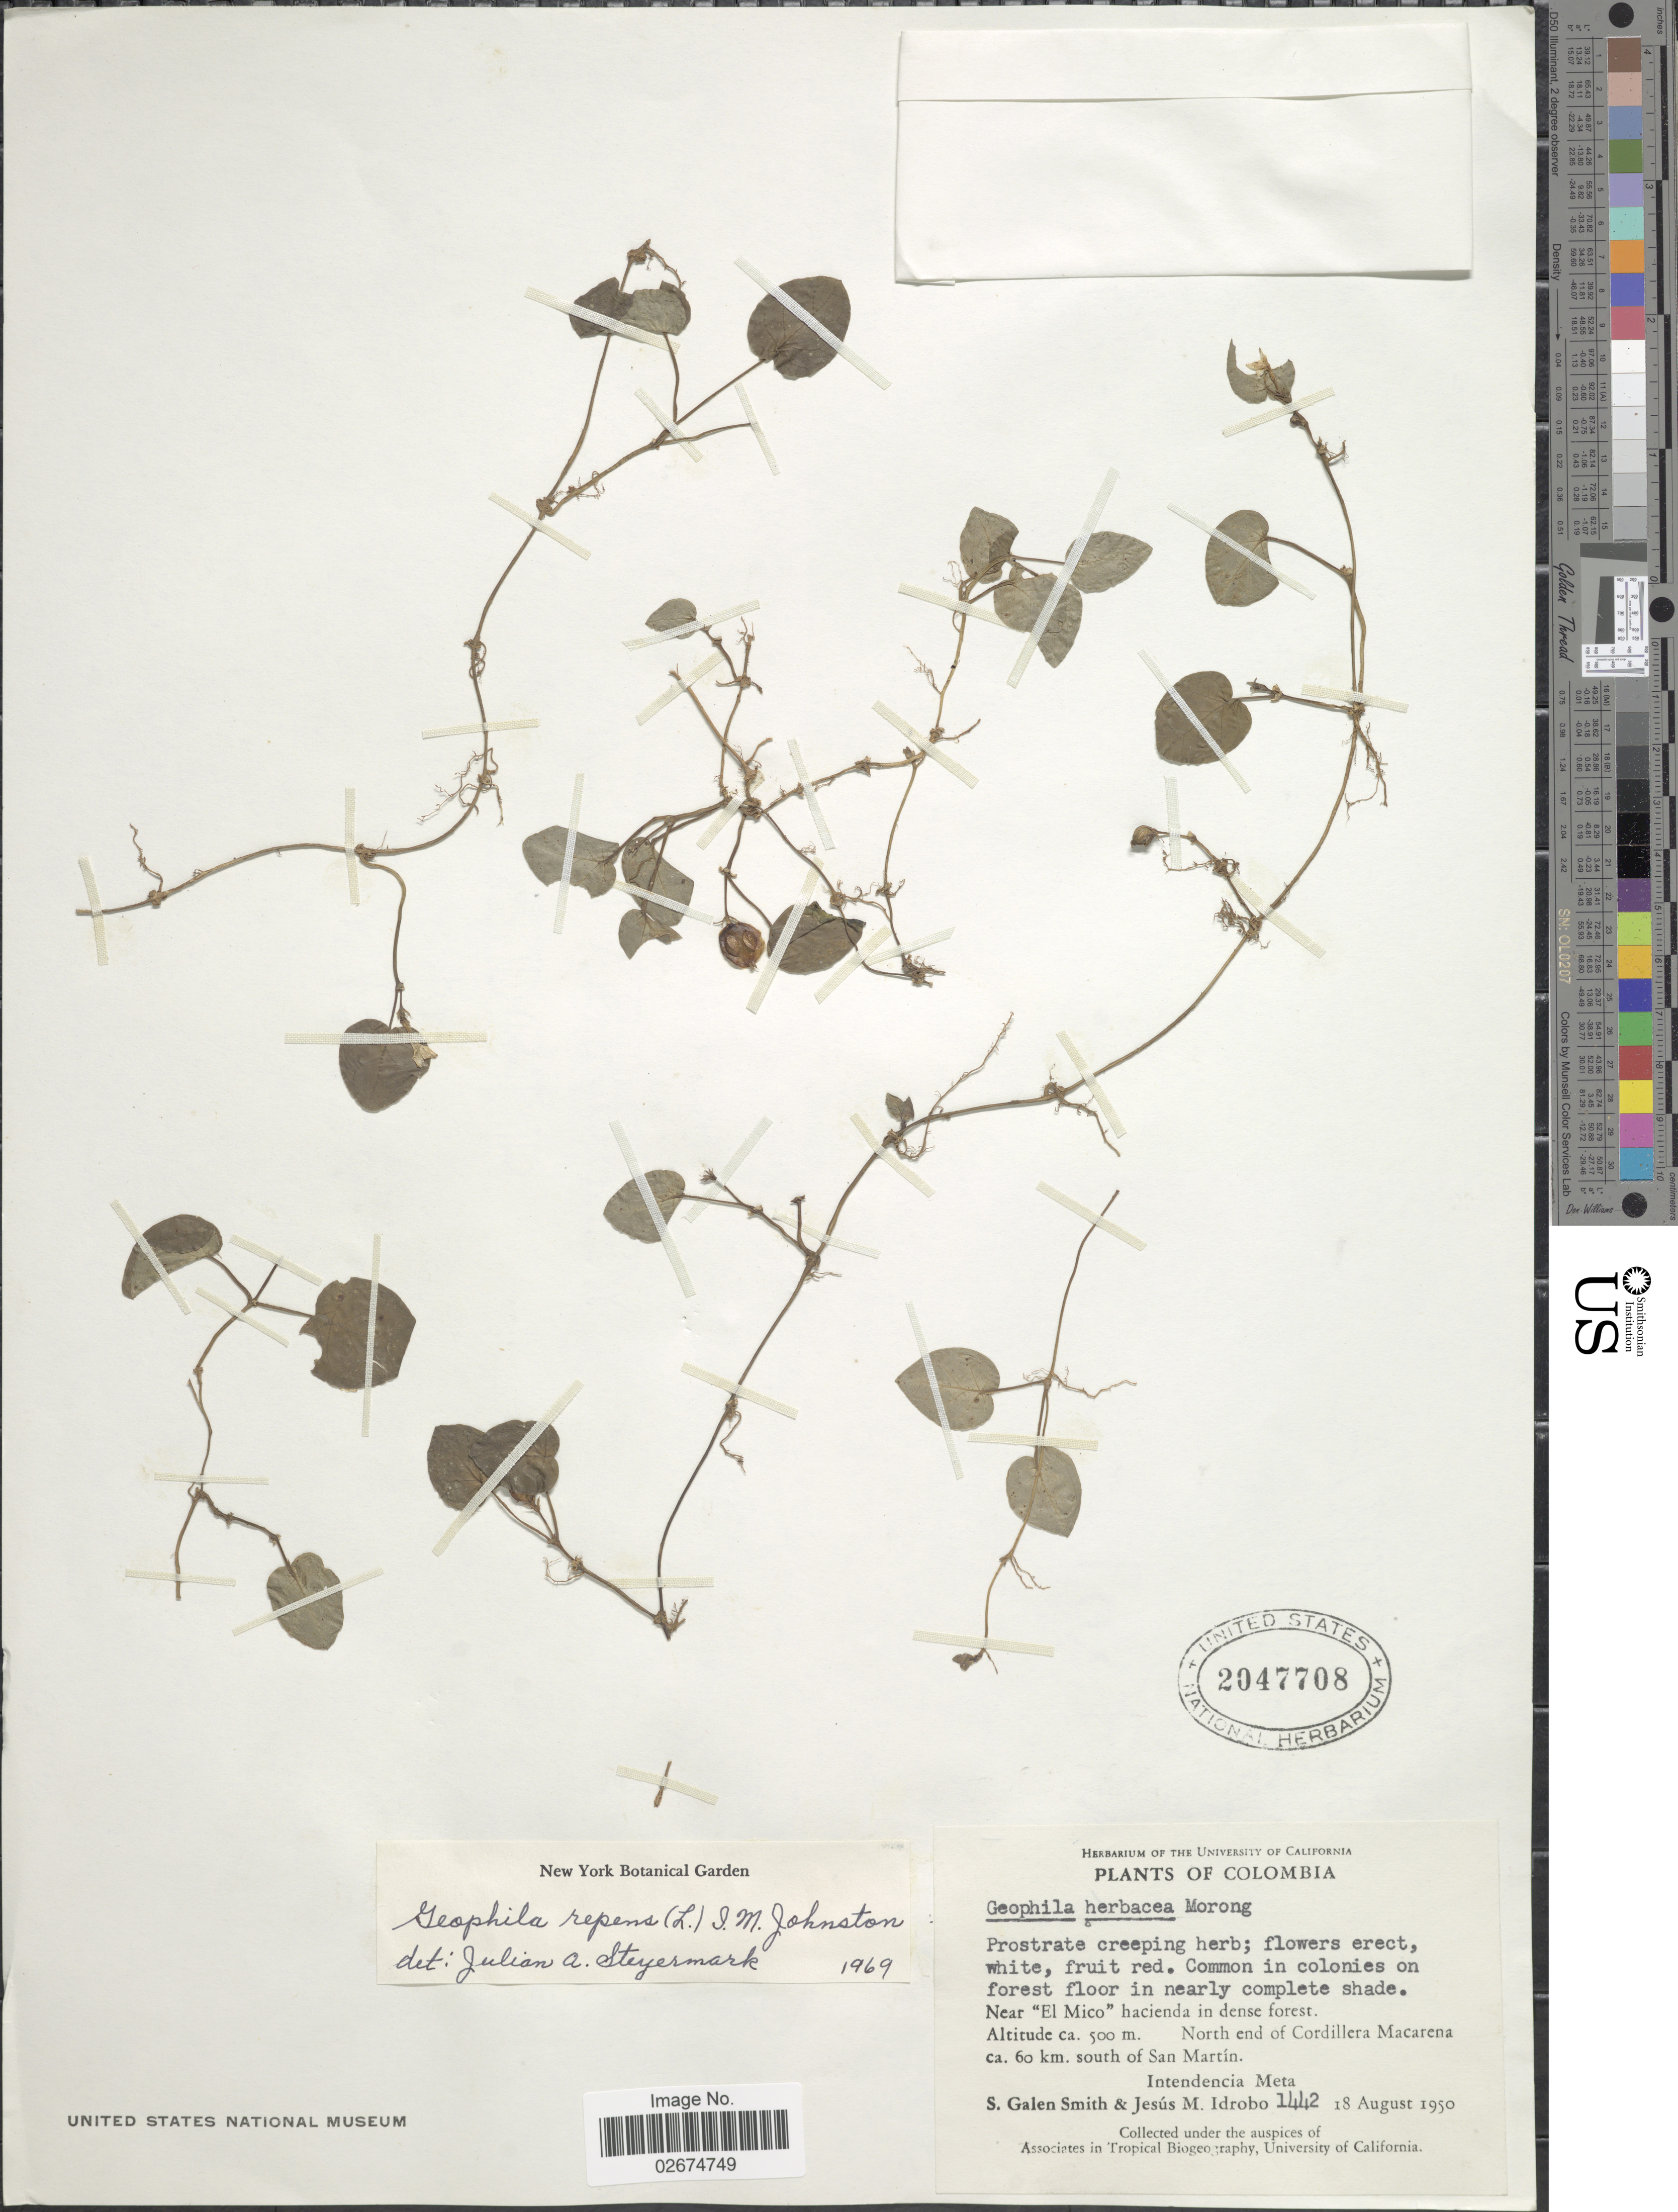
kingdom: Plantae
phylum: Tracheophyta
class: Magnoliopsida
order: Gentianales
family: Rubiaceae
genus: Carinta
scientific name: Carinta repens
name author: (L.) L.B. Sm. & Downs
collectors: S. G. Smith & J. M. Idrobo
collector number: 1442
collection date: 1950-08-18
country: Colombia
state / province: Meta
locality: Near El Mico hacienda in dense forest, North end of Cordillera Macarena, 60 km. south of San Martin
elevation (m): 500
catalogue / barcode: US 2047708